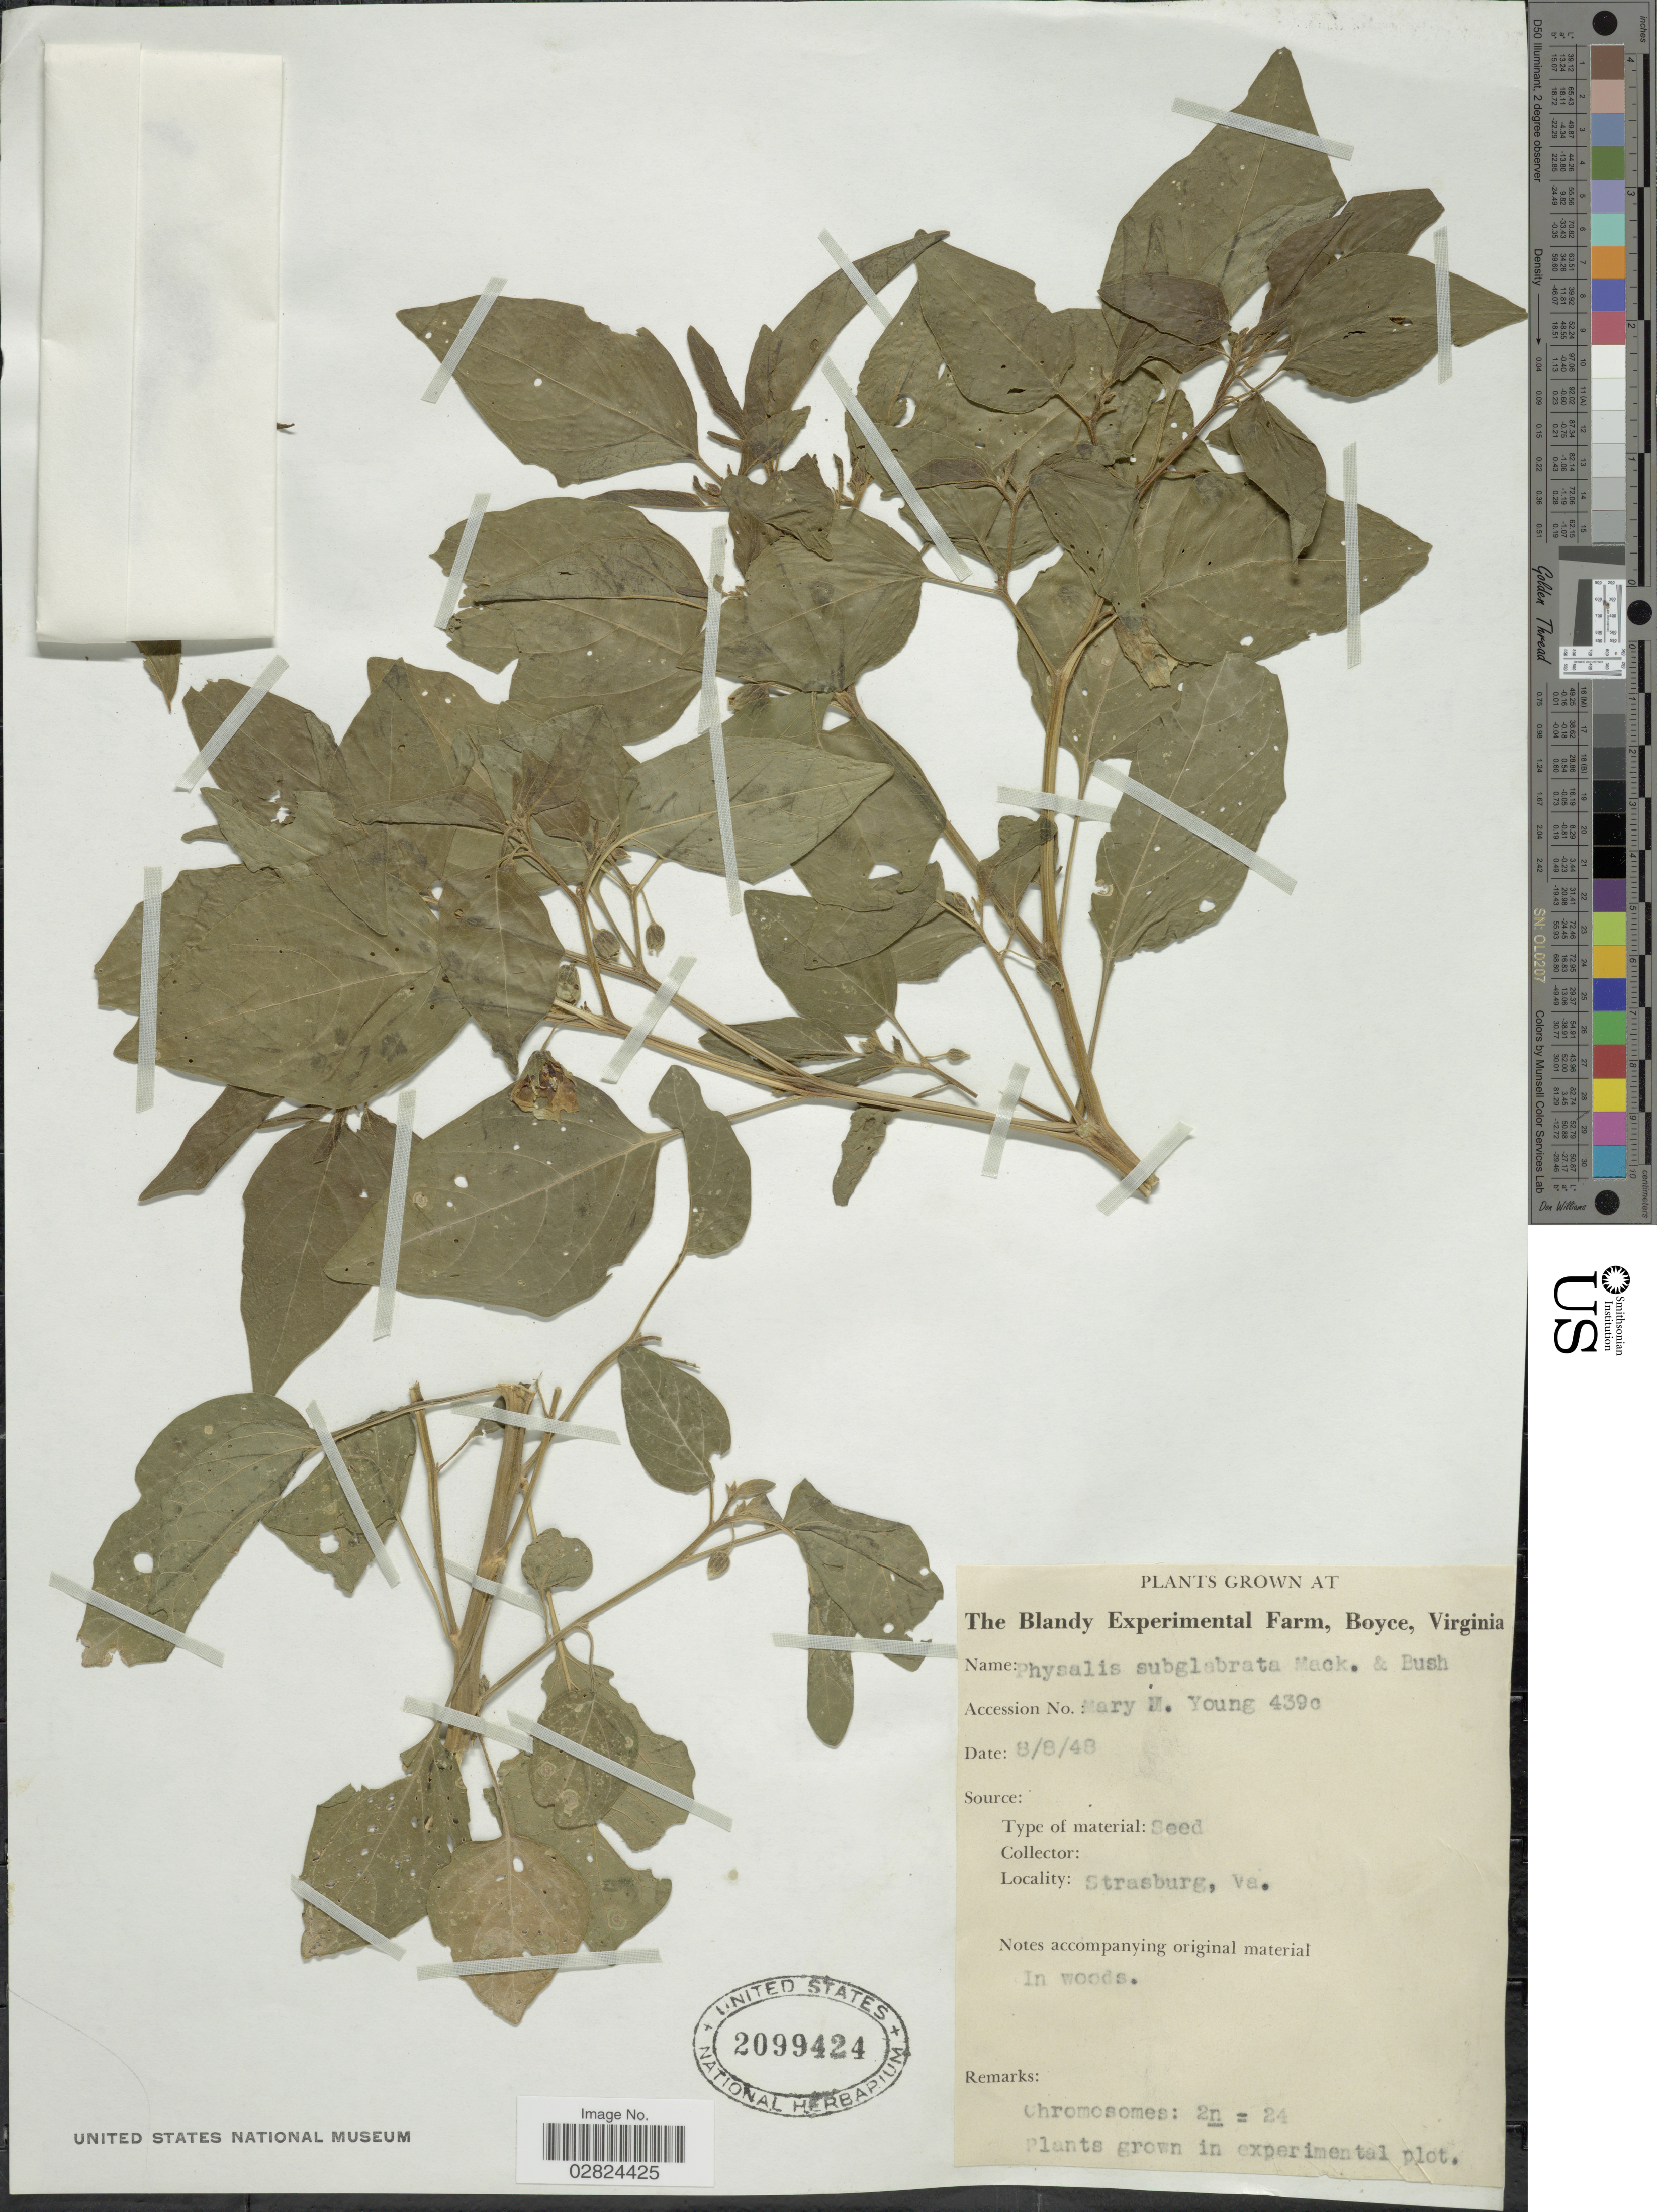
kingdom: Plantae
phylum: Tracheophyta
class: Magnoliopsida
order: Solanales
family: Solanaceae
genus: Physalis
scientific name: Physalis subglabrata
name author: Mack. & Bush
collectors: M. Young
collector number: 439c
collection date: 1948-08-08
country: United States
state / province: Virginia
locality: The Blandy Experimental Farm, Boyce.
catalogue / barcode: US 2099424